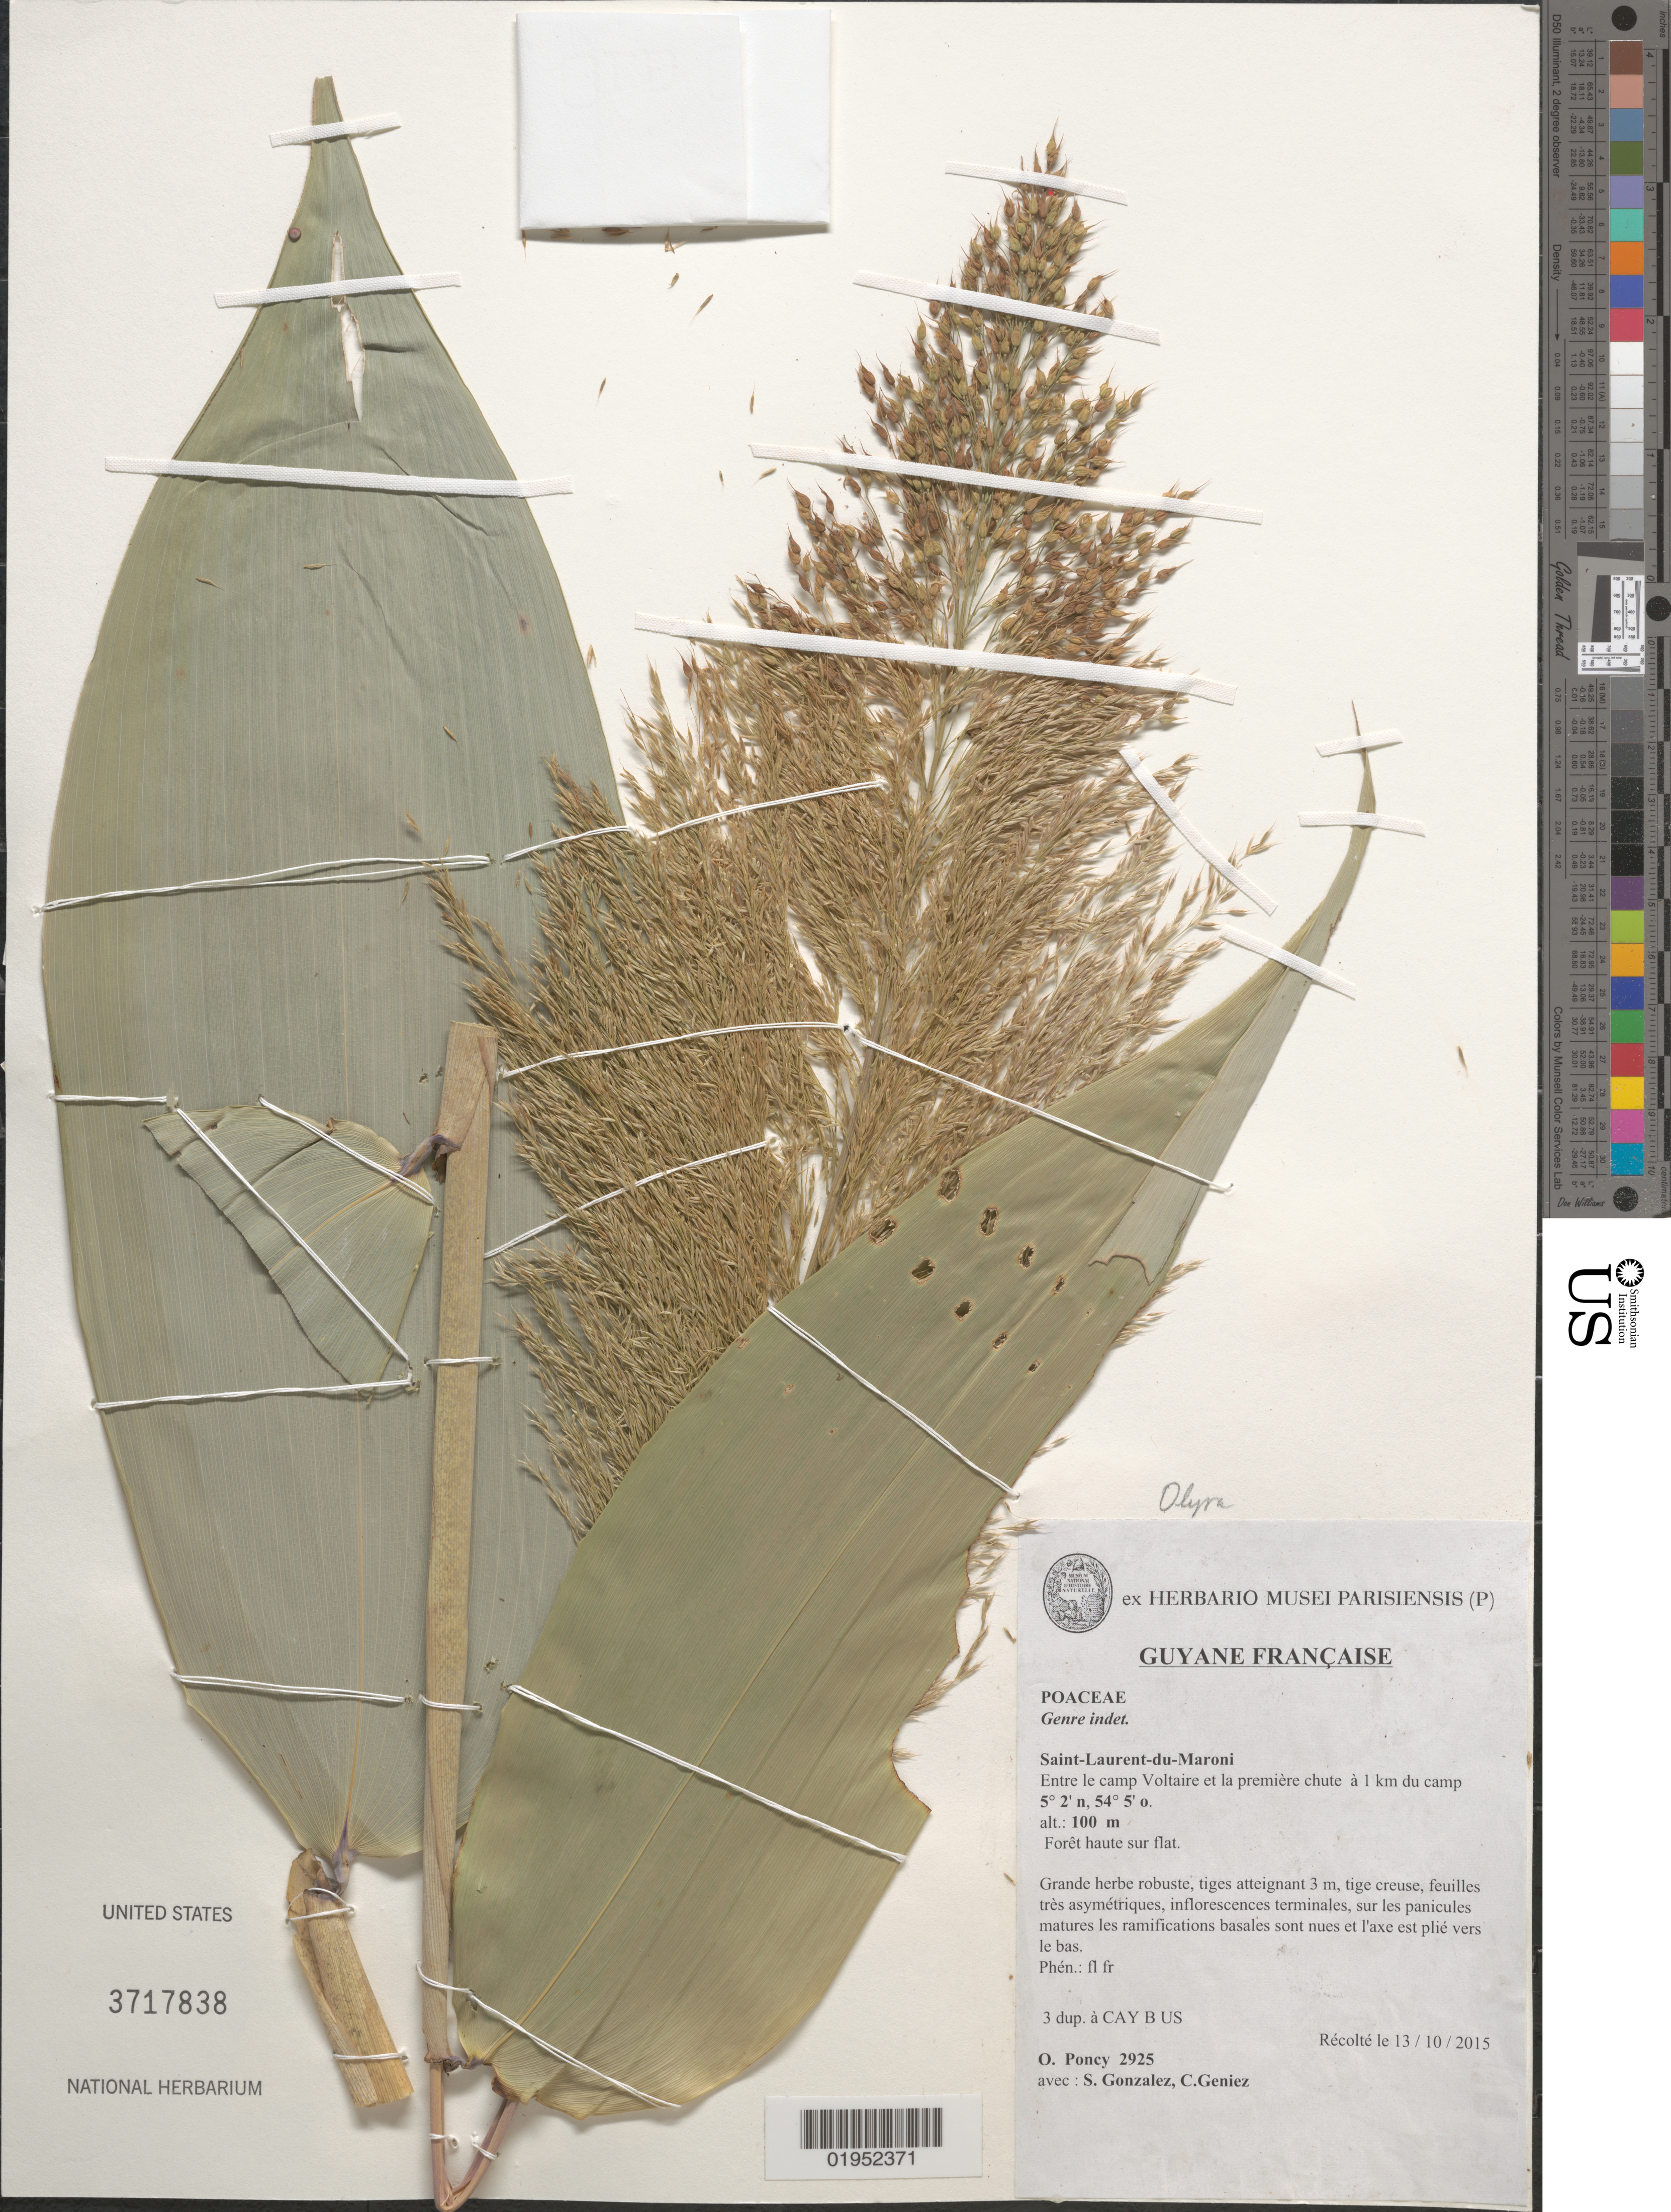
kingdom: Plantae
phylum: Tracheophyta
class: Liliopsida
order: Poales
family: Poaceae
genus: Olyra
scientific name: Olyra sp.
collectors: O. Poncy, S. Gonzalez & C. Geniez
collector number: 2925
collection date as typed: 13 Oct 2015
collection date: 2015-10-13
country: French Guiana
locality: Saint-Laurent-du-Maroni: Entre le camp Voltaire et la premiere chute a 1 km du camp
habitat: Foret haute sur flat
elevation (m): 100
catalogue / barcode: US 3717838